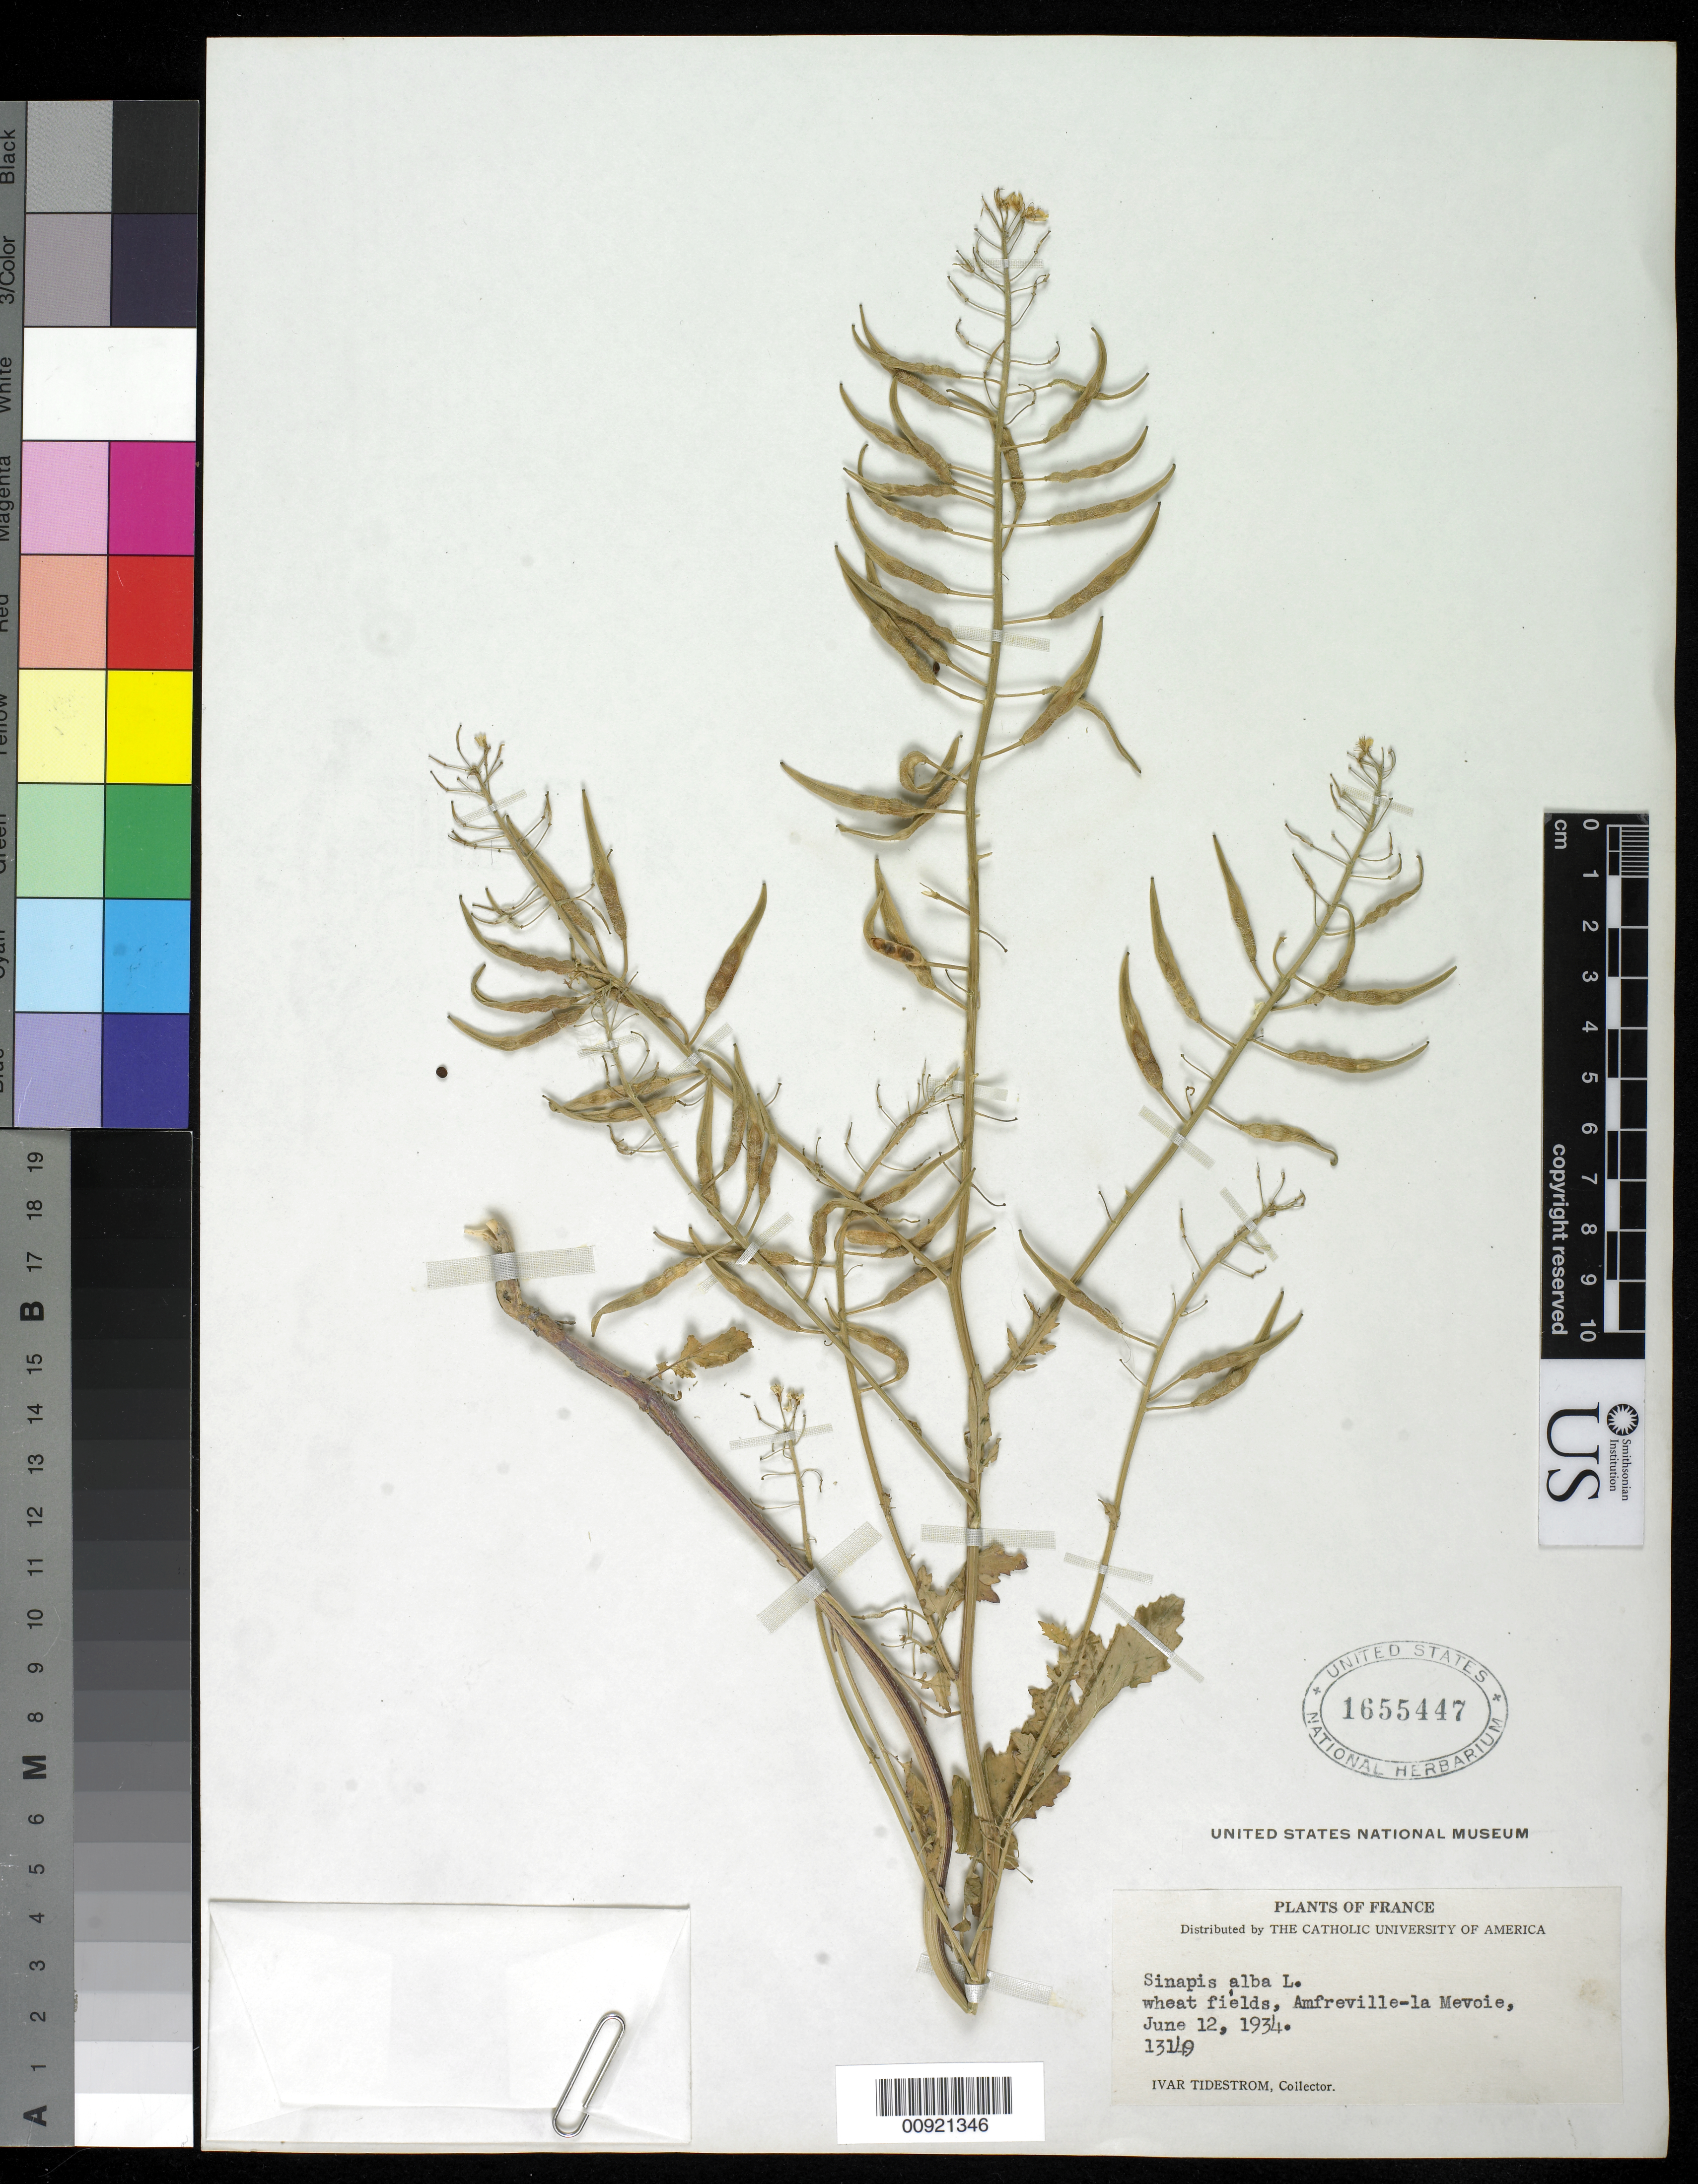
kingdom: Plantae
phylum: Tracheophyta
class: Magnoliopsida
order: Brassicales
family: Brassicaceae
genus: Sinapis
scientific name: Sinapis alba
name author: L.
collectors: I. F. Tidestrom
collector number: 13149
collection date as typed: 12 Jun 1934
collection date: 1934-06-12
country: France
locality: wheat fields, Amfreville-la Mevoie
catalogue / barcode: US 1655447